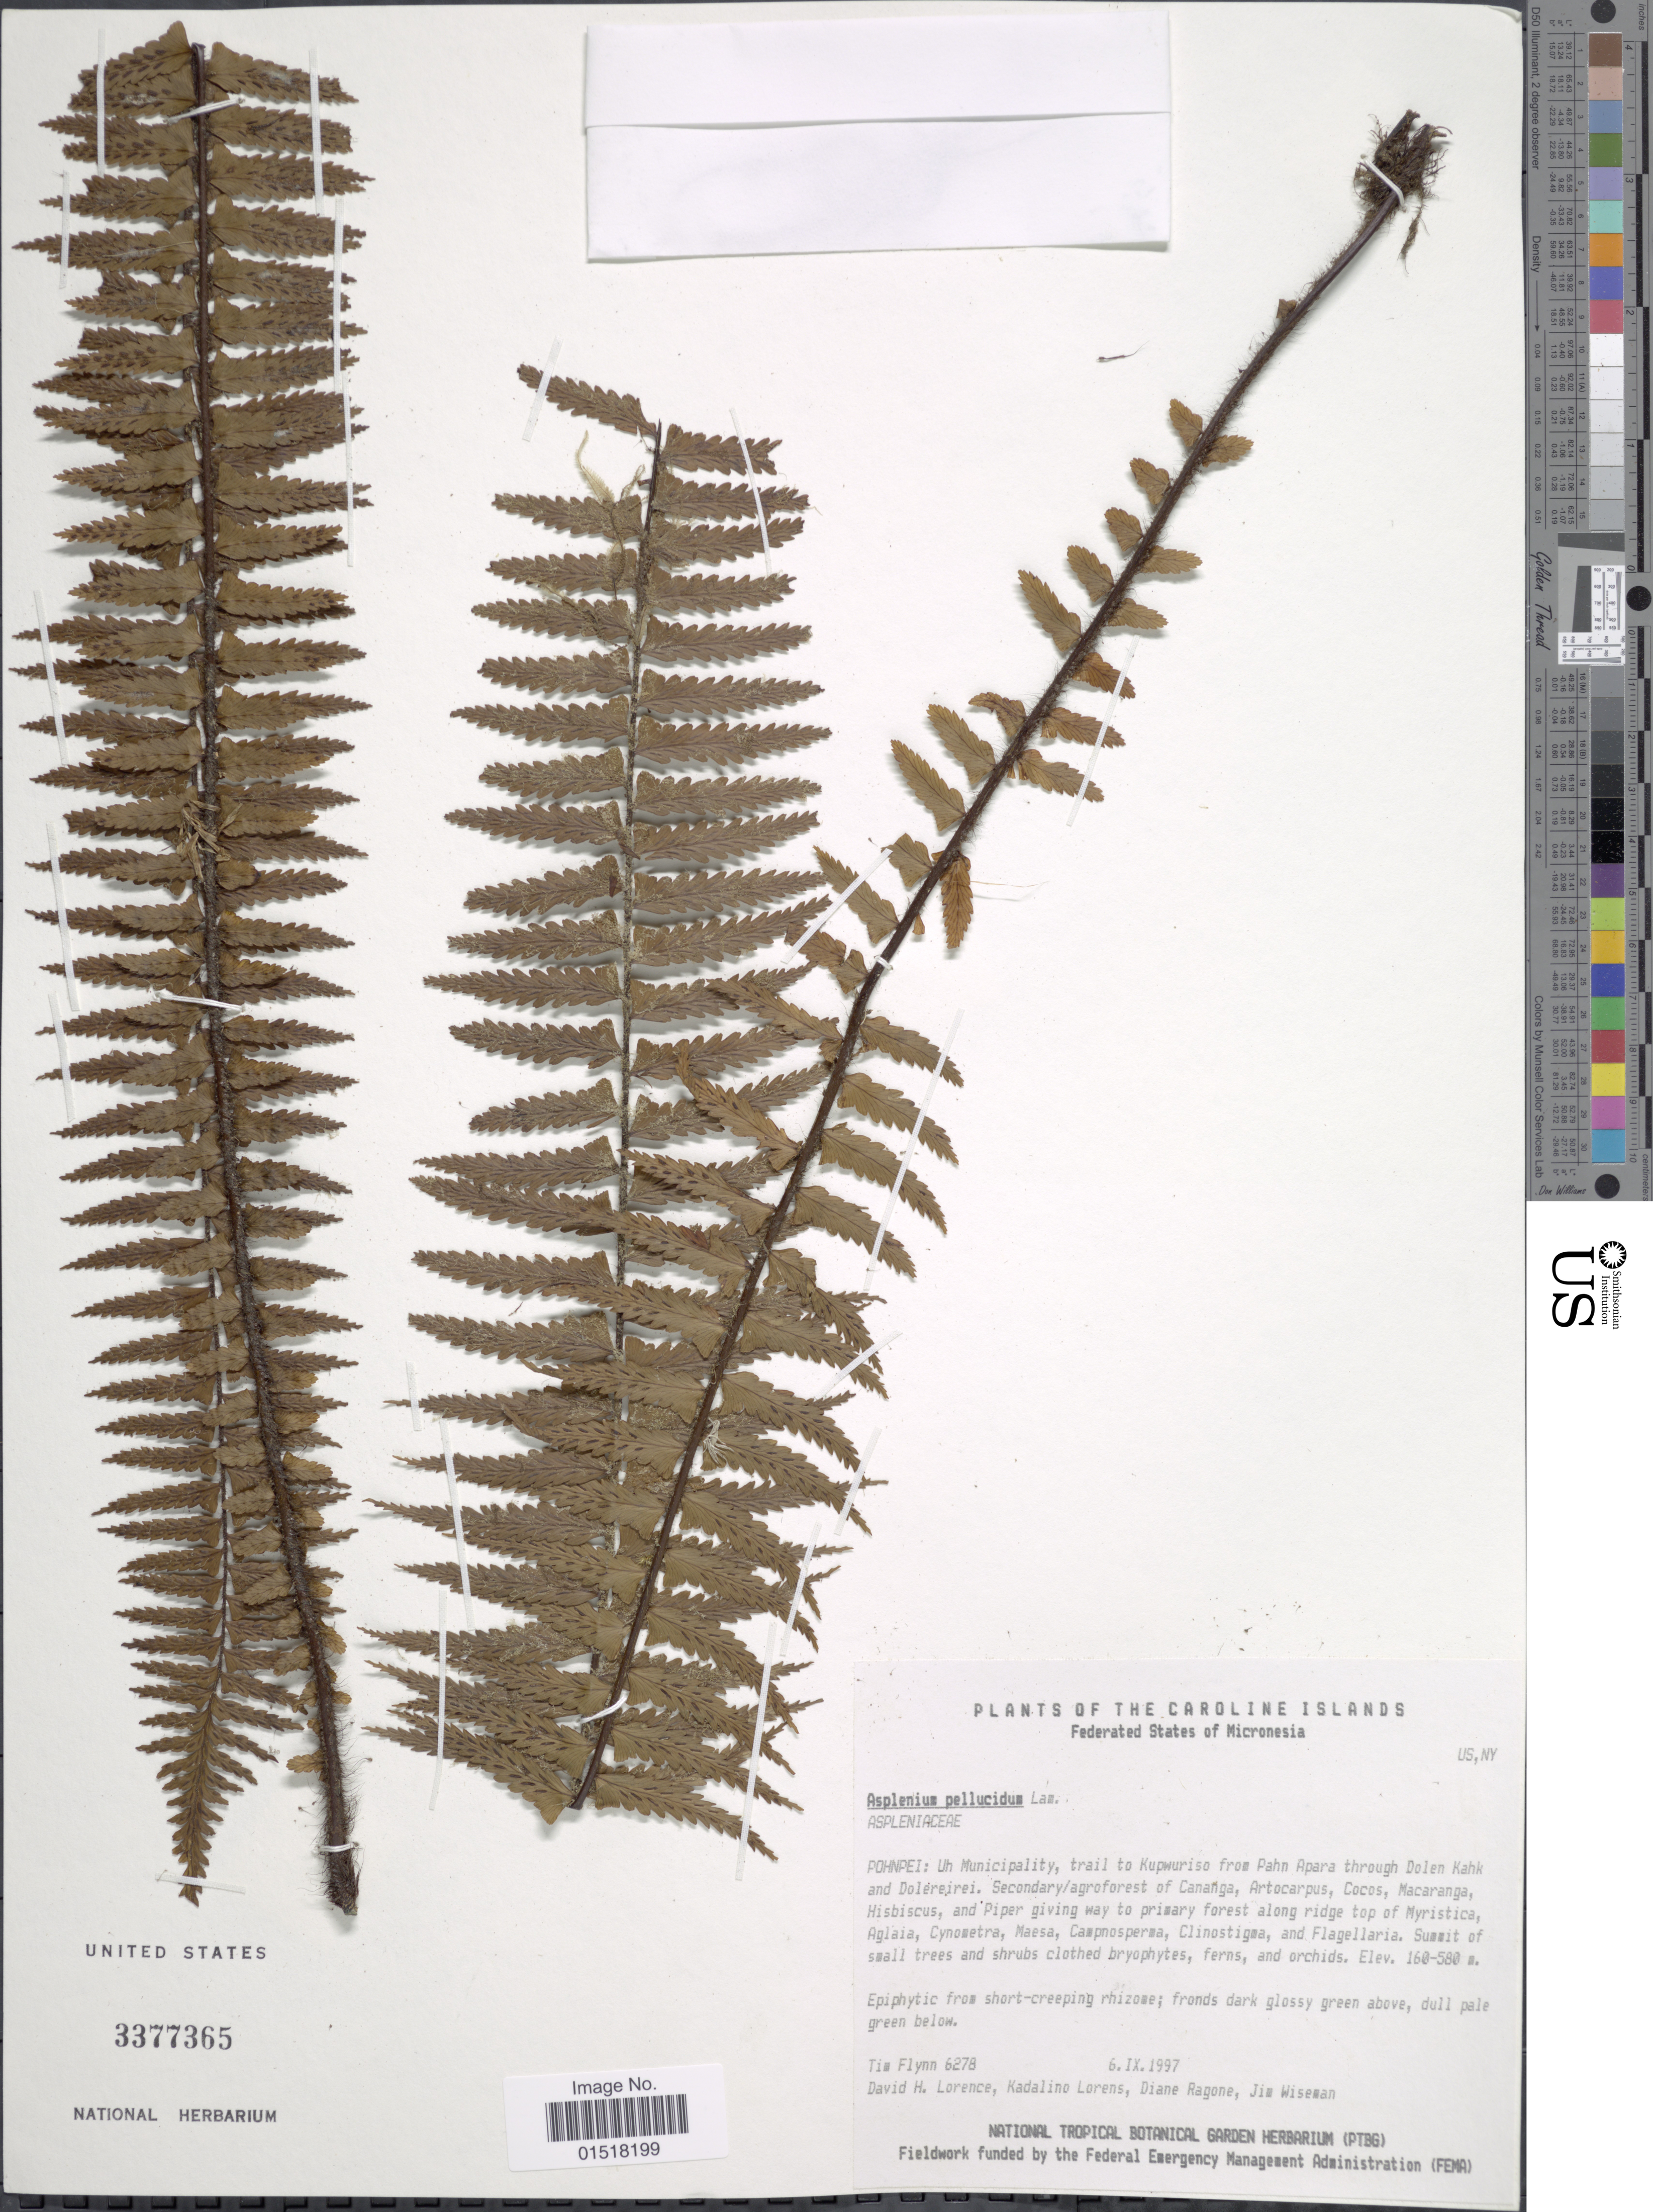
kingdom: Plantae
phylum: Tracheophyta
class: Polypodiopsida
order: Polypodiales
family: Aspleniaceae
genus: Asplenium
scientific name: Asplenium pellucidum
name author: Lam.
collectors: T. Flynn, D. Lorence, K. Lorens, D. Ragone & J. Wiseman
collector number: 6278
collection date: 1997-09-06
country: Micronesia, Federated States of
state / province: Pohnpei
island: Pohnpei [Ponape]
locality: Caroline Islands. Pohnpei: Uh Municipality, trail to Kupwuriso from Pahn Apara through Dolen Kahk and Dolereirei.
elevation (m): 160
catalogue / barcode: US 3377365